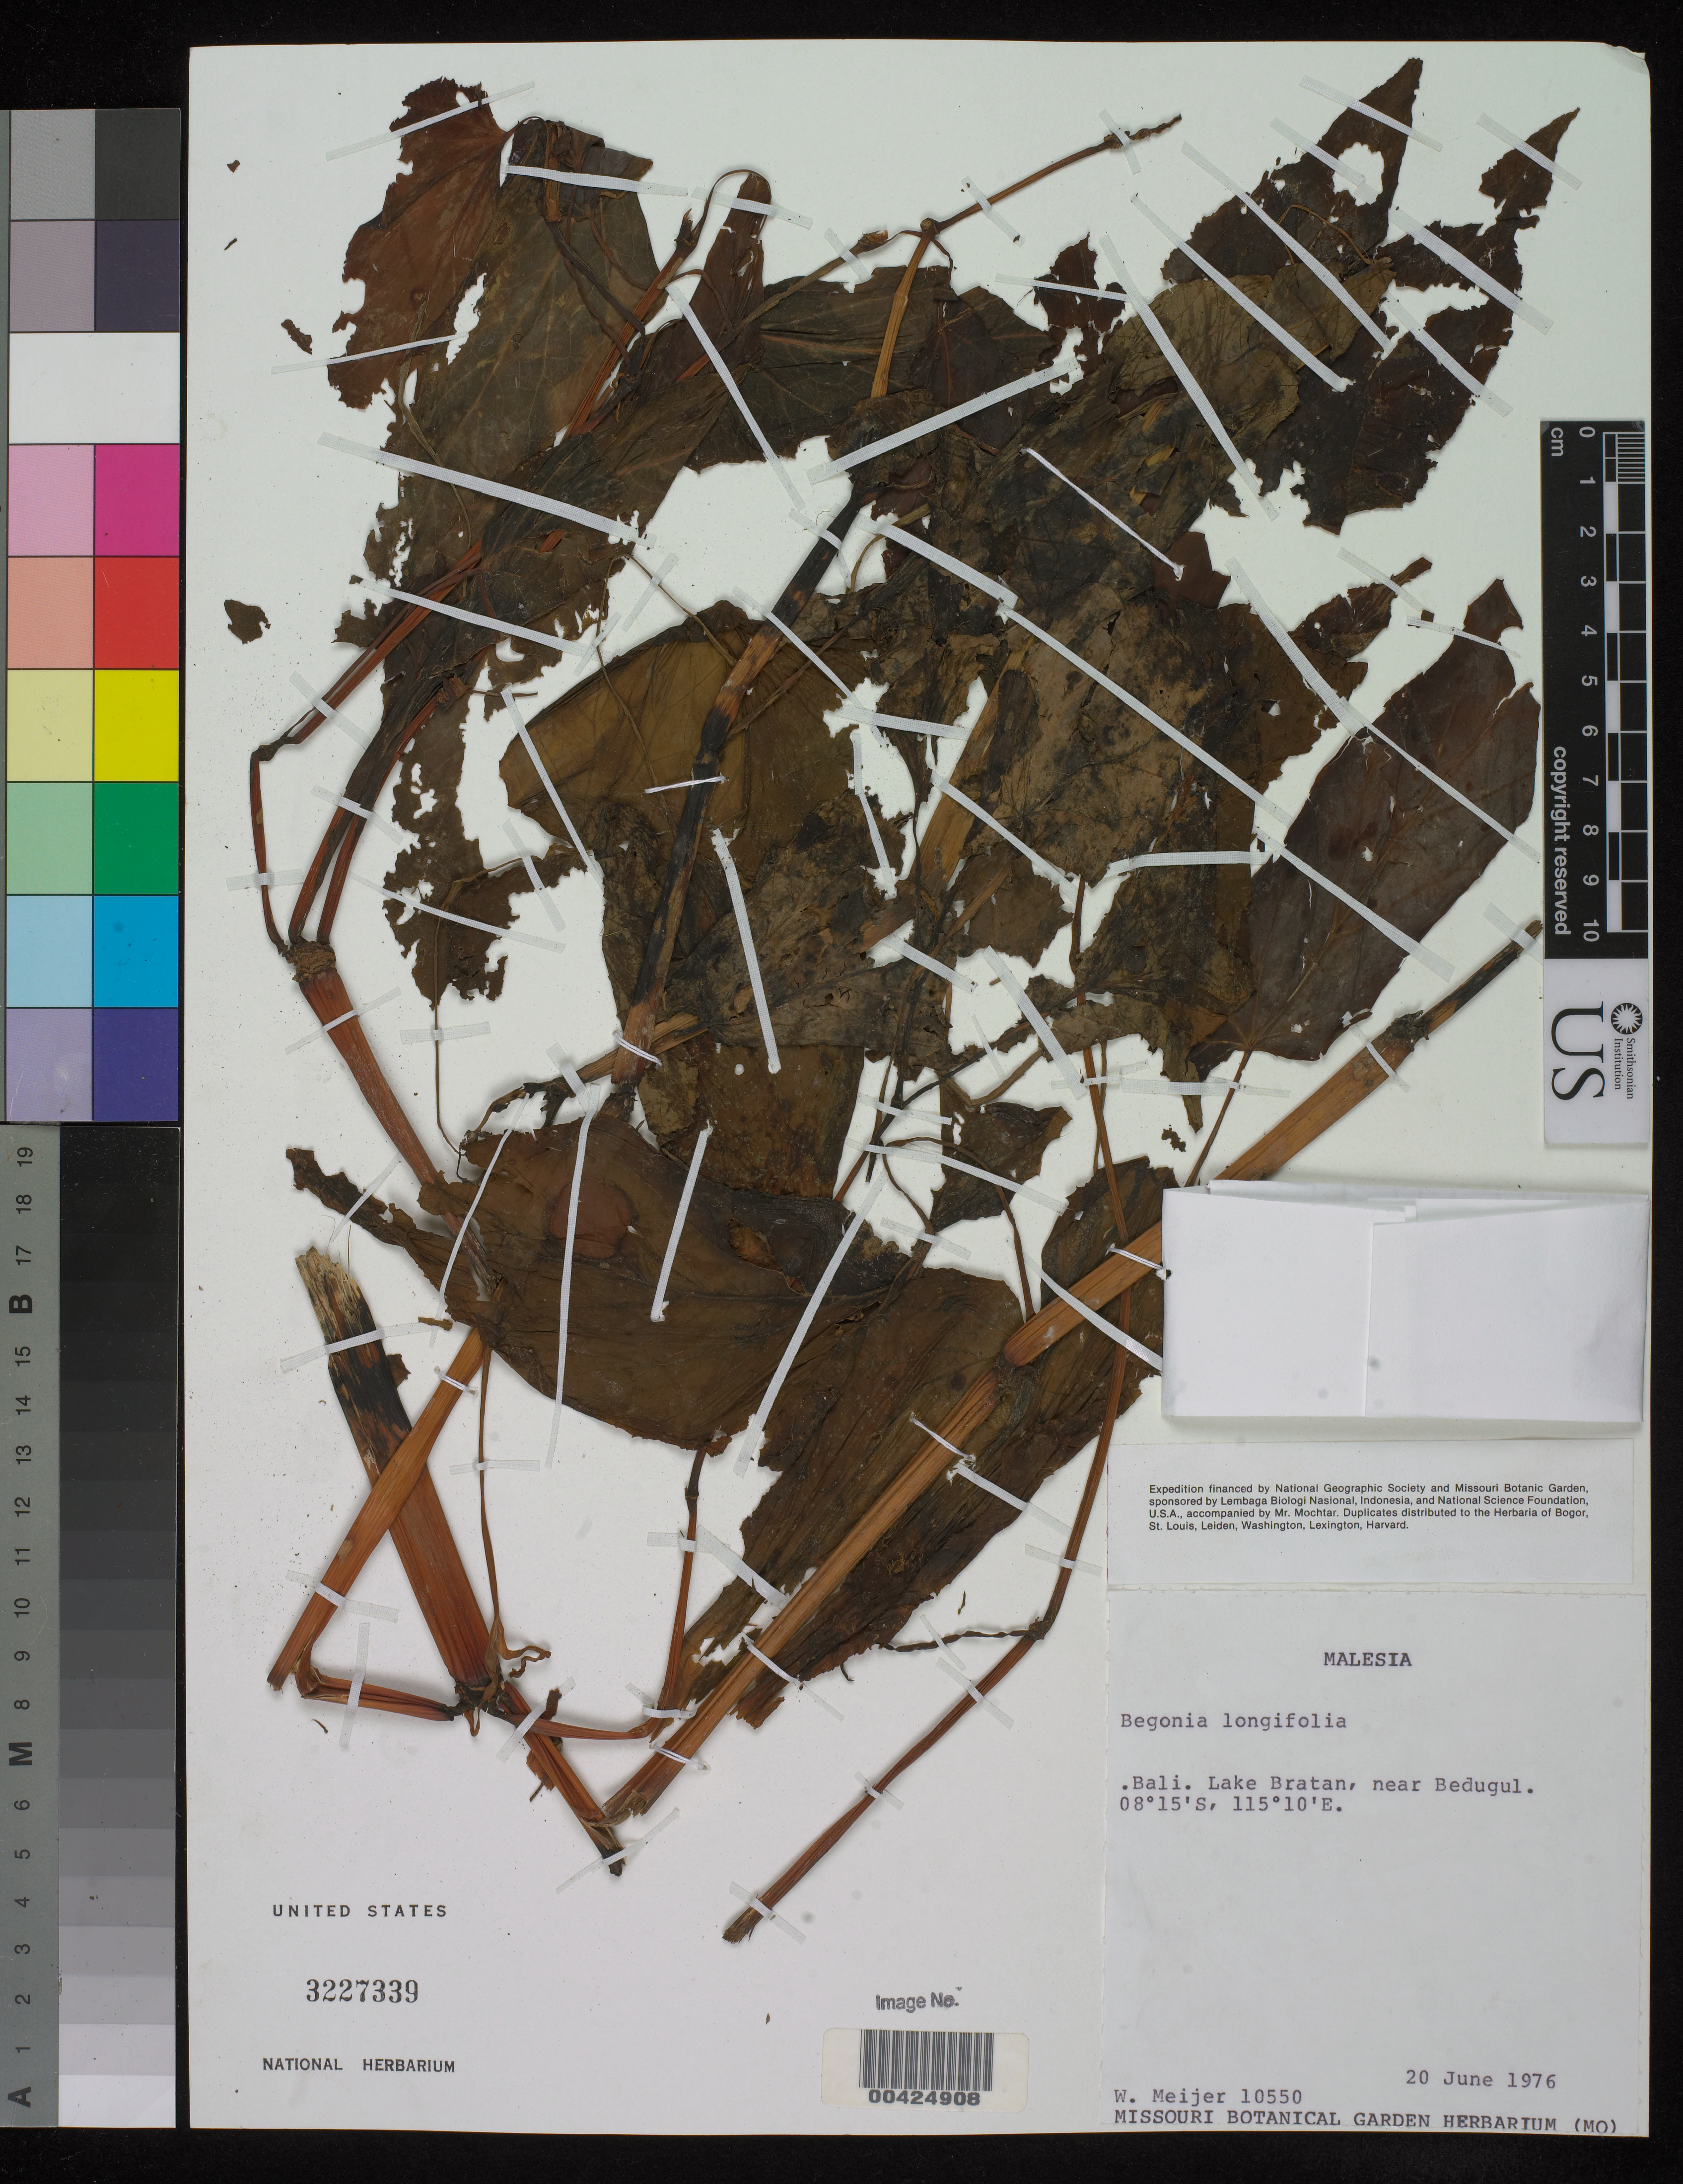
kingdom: Plantae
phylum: Tracheophyta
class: Magnoliopsida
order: Cucurbitales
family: Begoniaceae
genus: Begonia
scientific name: Begonia longifolia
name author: Blume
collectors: W. Meijer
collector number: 10550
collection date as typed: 20 Jun 1976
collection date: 1976-06-20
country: Indonesia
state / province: Nusa Tenggara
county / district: Bali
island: Bali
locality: Lake Bratan, Near Bedugul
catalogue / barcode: US 3227339